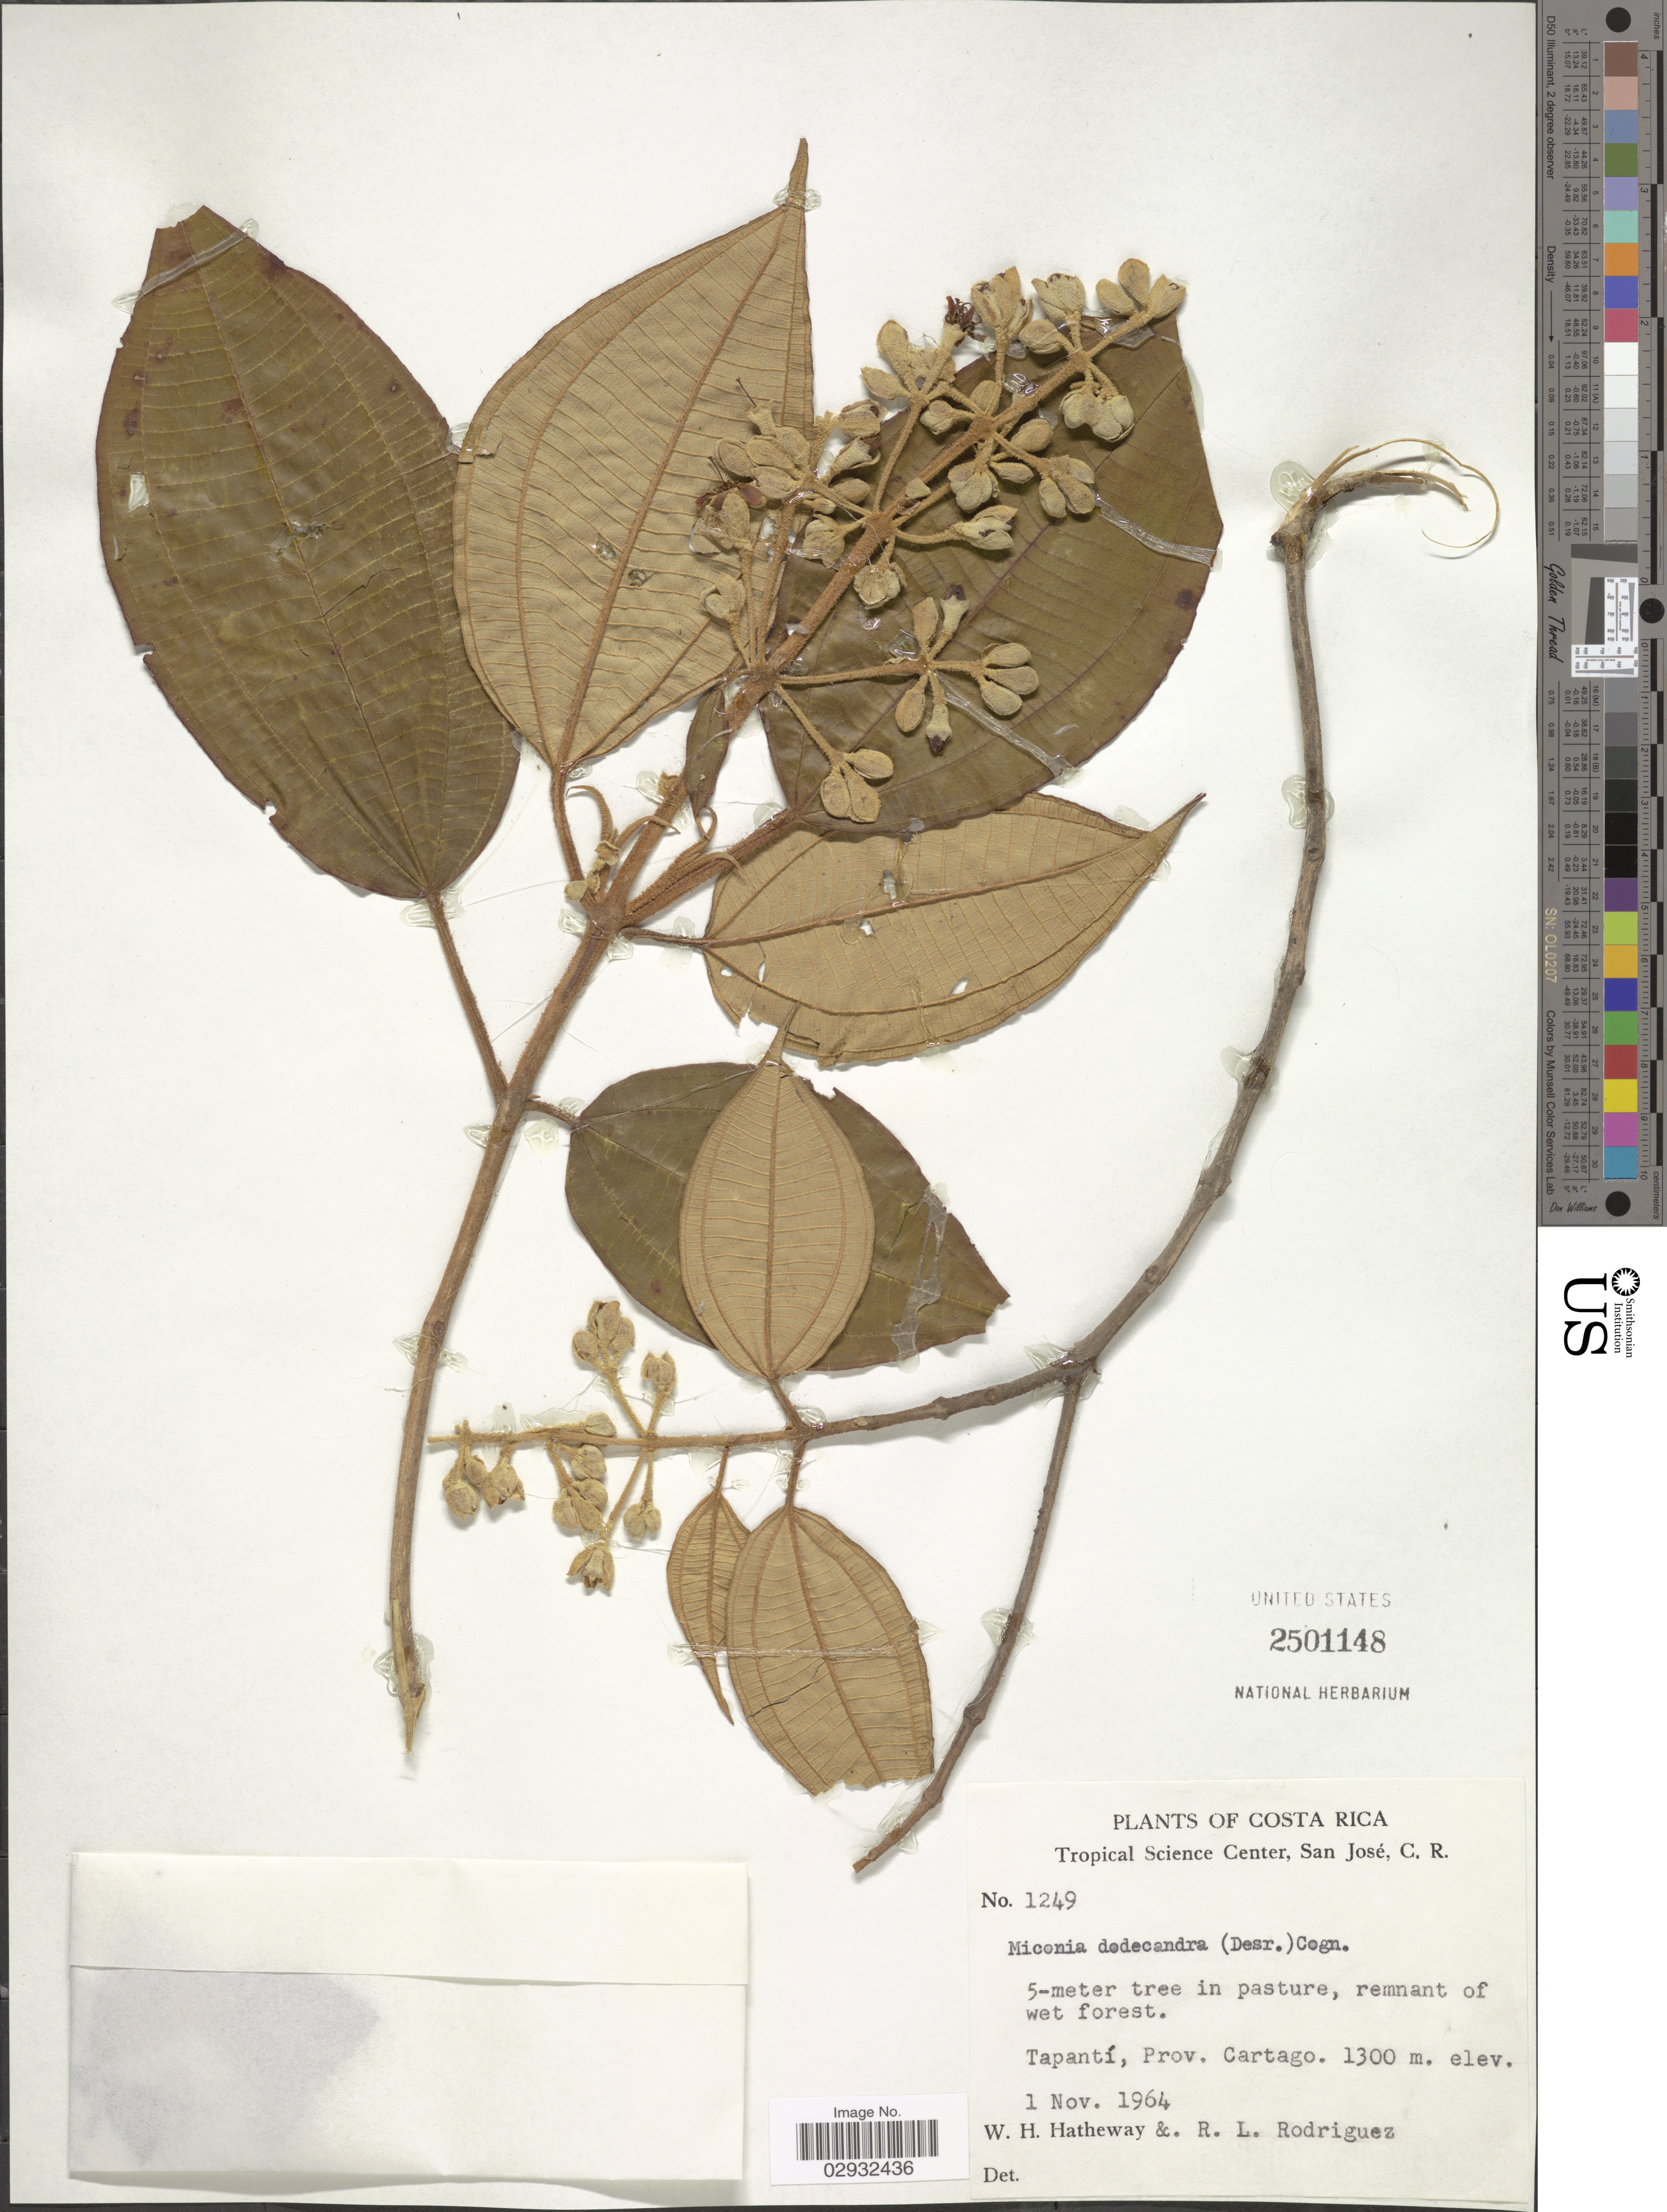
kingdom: Plantae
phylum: Tracheophyta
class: Magnoliopsida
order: Myrtales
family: Melastomataceae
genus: Miconia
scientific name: Miconia dodecandra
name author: Cogn.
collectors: W. H. Hatheway & R. Rodriguez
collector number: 1249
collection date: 1964-11-01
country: Costa Rica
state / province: Cartago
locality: Tapantí.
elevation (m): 1300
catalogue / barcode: US 2501148